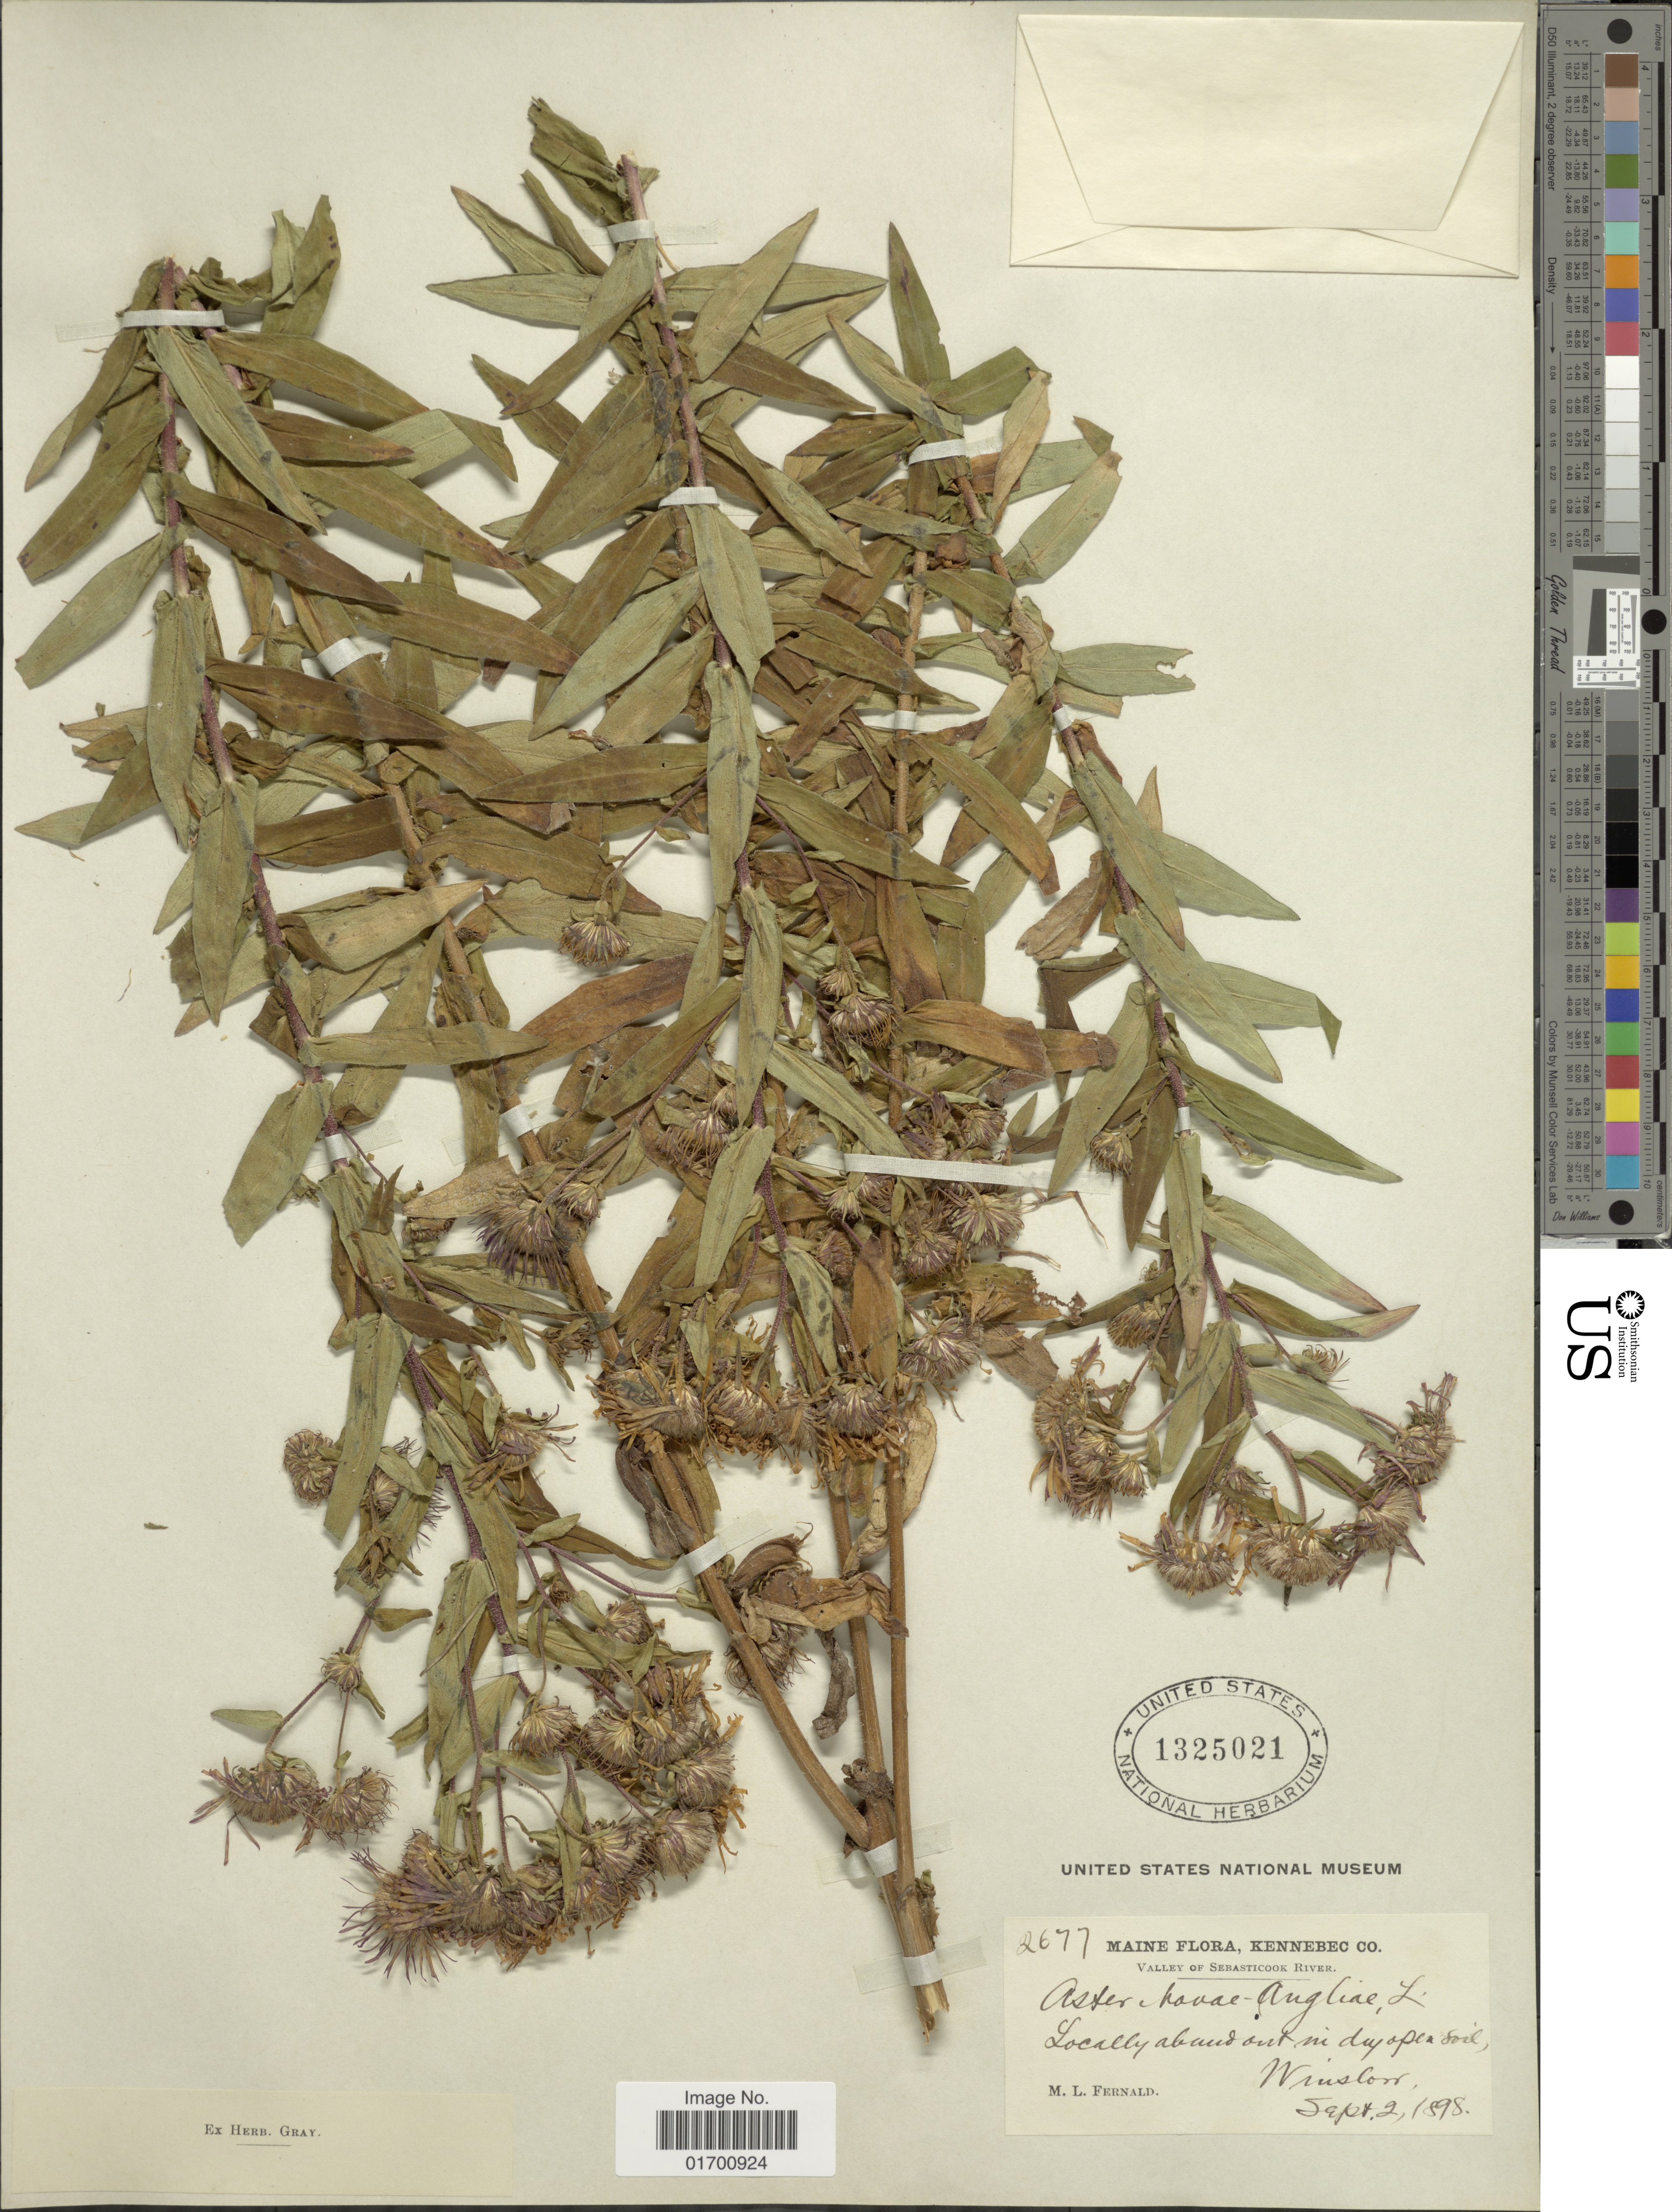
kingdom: Plantae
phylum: Tracheophyta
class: Magnoliopsida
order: Asterales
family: Asteraceae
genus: Symphyotrichum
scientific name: Symphyotrichum novae-angliae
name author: (L.) G.L. Nesom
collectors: M. L. Fernald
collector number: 2677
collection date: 1898-09-02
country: United States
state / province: Maine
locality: Kennebec Co., Valley of Sebasticook River, Locally abundant in dry open soil, Winslow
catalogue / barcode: US 1325021